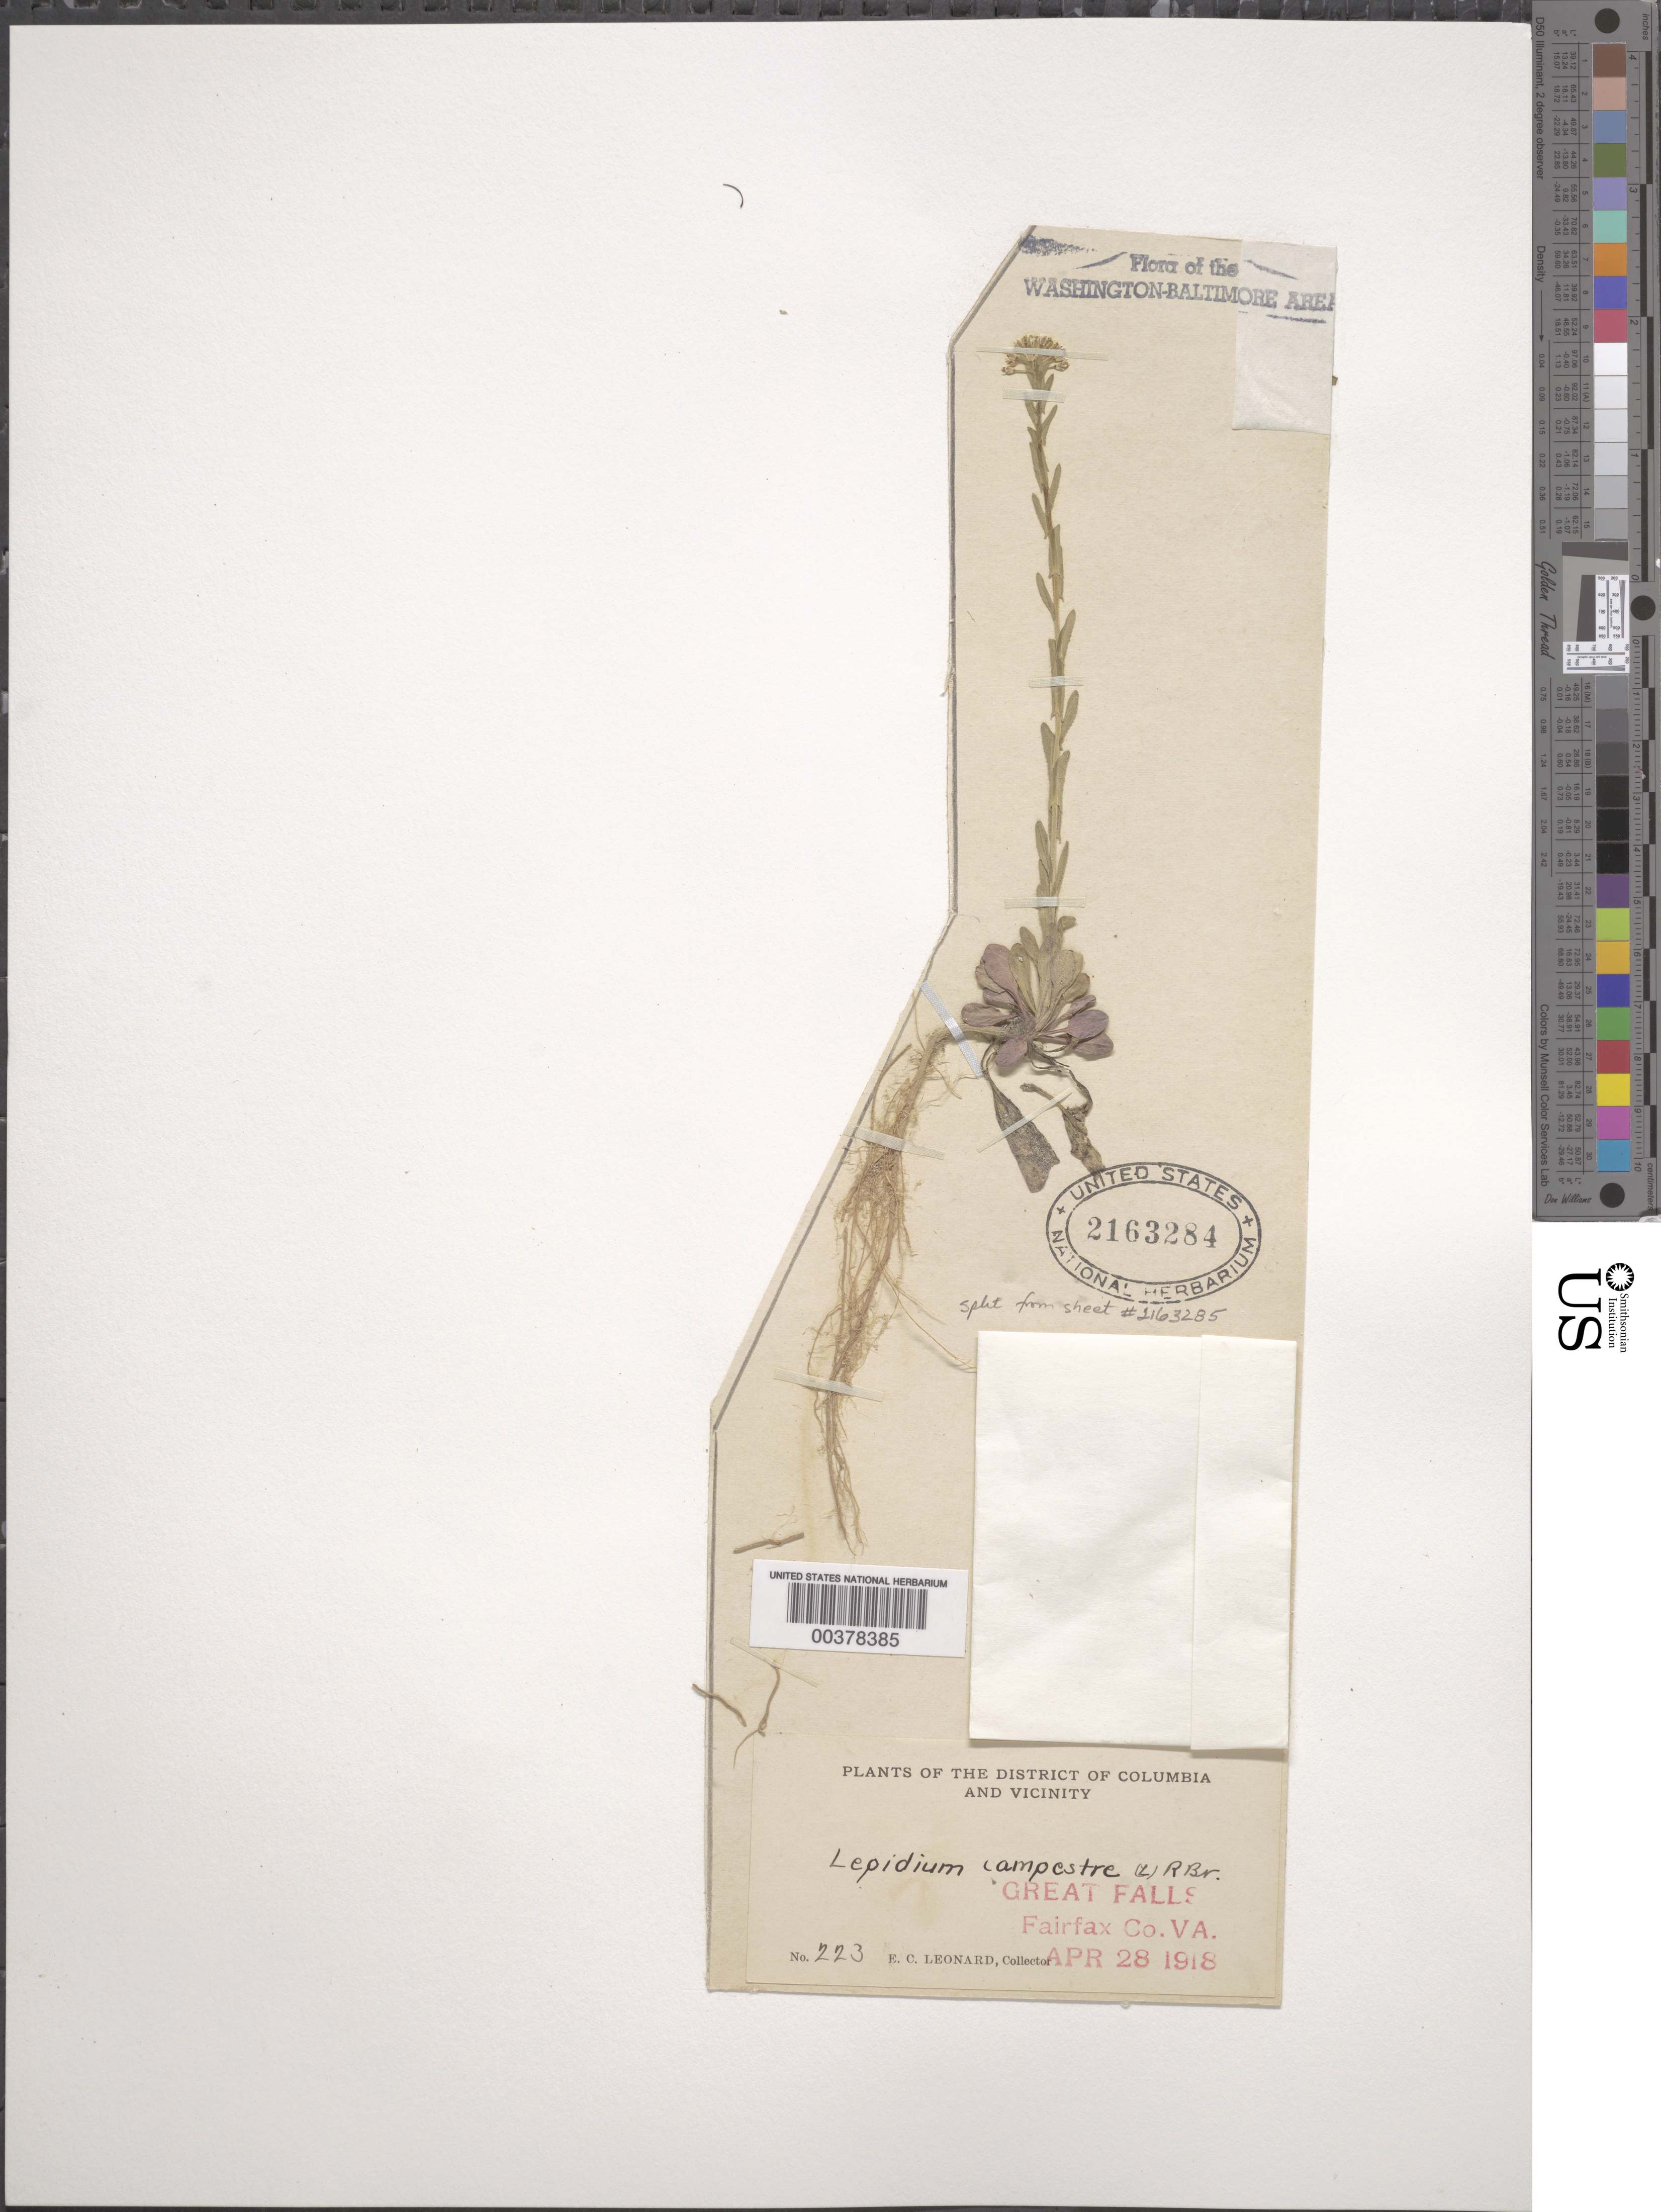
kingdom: Plantae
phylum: Tracheophyta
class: Magnoliopsida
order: Brassicales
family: Brassicaceae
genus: Lepidium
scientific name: Lepidium campestre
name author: (L.) W.T. Aiton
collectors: E. C. Leonard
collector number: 223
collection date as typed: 28 Apr 1918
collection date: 1918-04-28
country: United States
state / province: Virginia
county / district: Fairfax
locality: Great Falls C. & O. Canal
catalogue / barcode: US 2163284